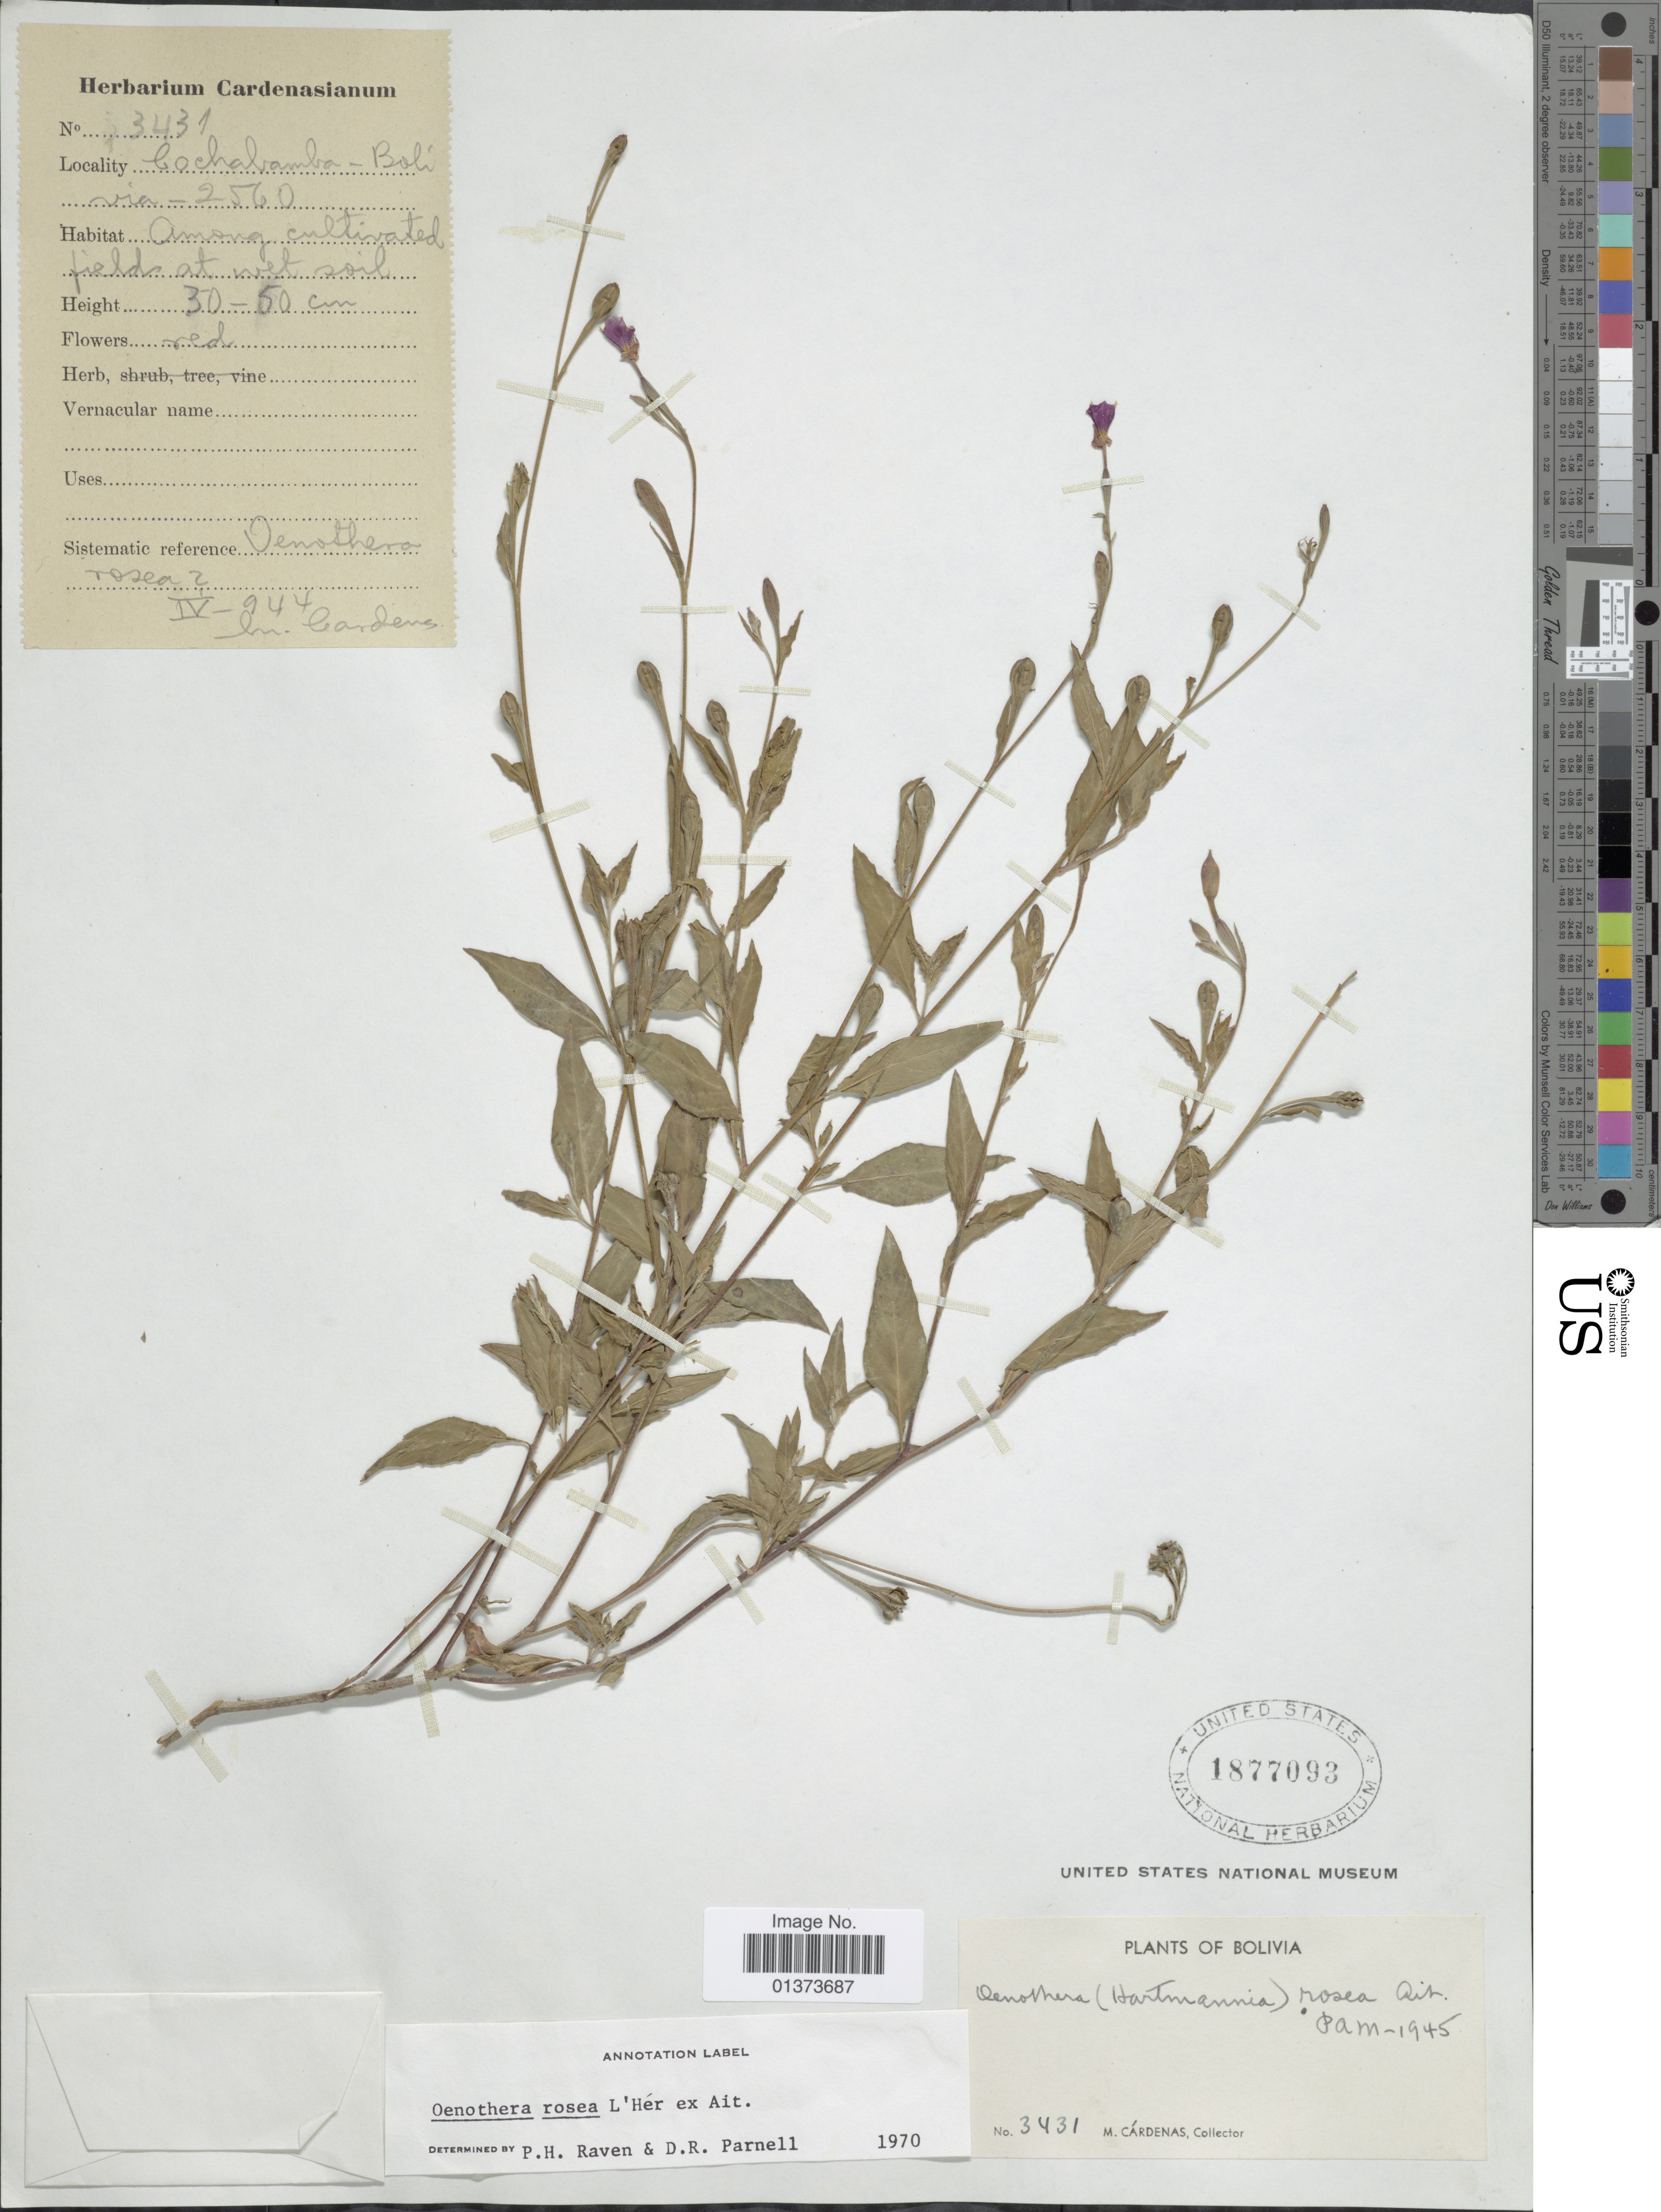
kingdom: Plantae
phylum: Tracheophyta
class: Magnoliopsida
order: Myrtales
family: Onagraceae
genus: Oenothera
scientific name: Oenothera rosea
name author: L'Hér. ex Aiton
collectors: M. Cárdenas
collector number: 3431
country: Bolivia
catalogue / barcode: US 1877093